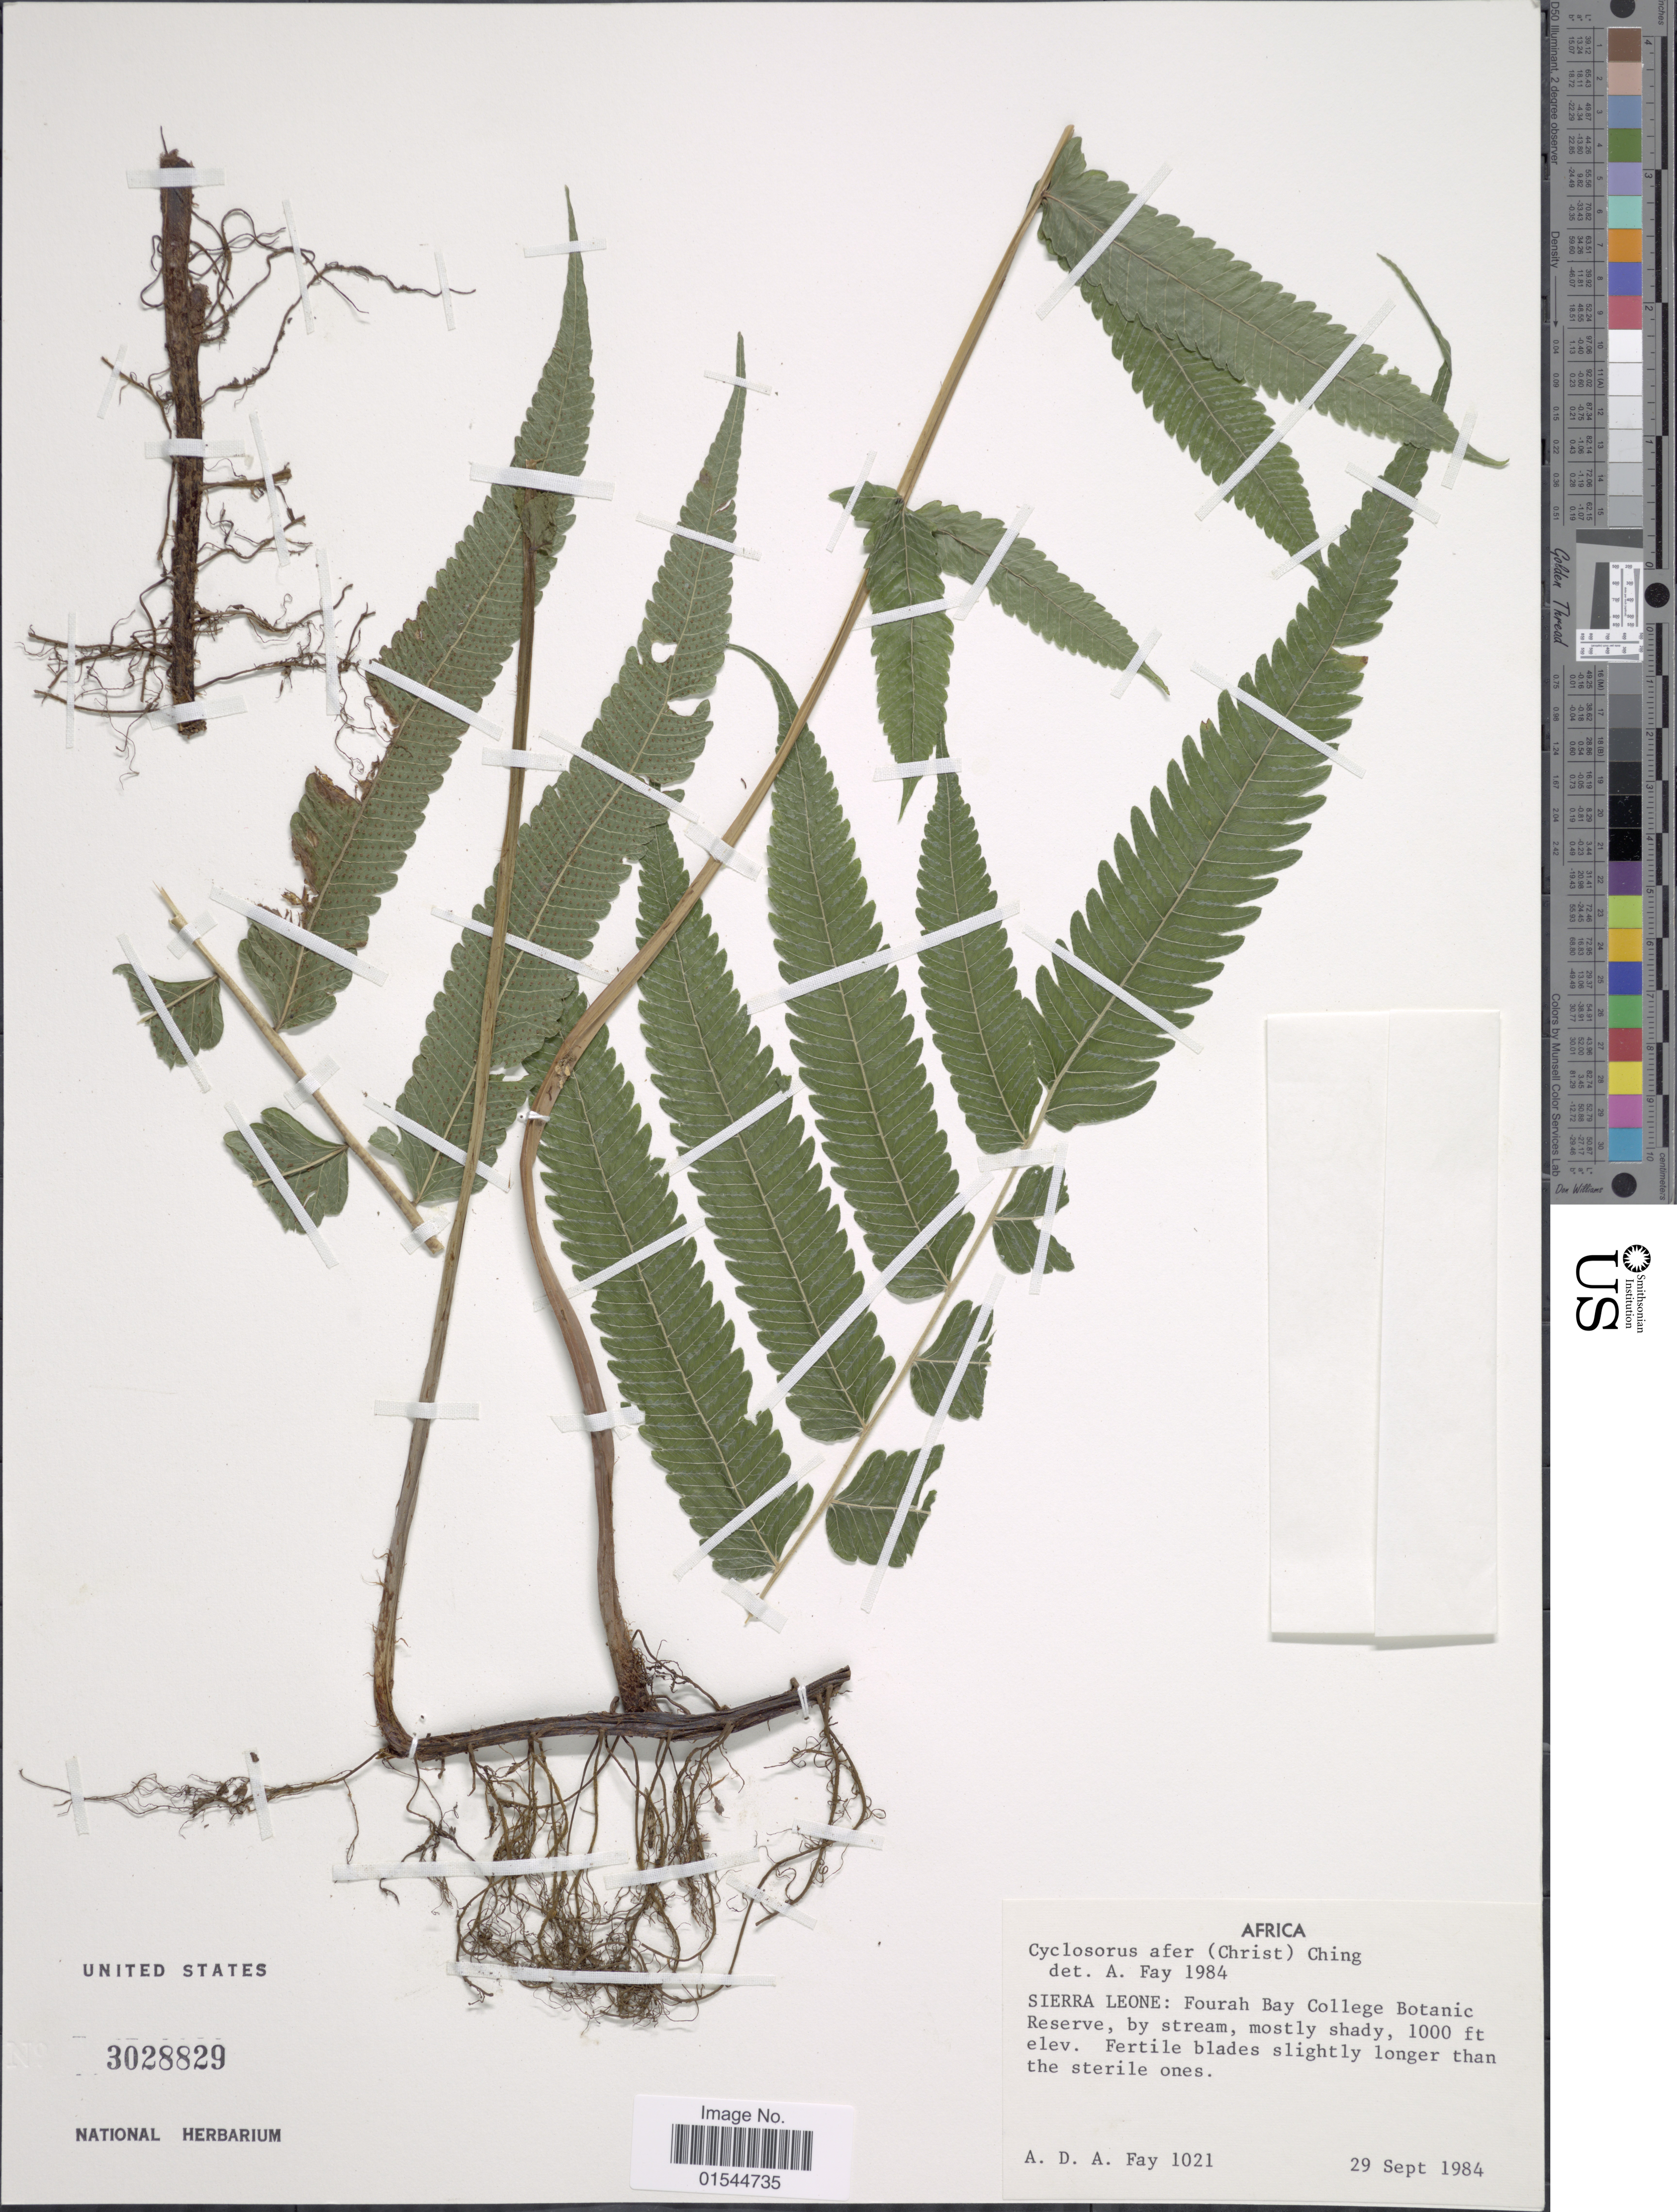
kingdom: Plantae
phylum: Tracheophyta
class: Polypodiopsida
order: Polypodiales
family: Thelypteridaceae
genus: Pneumatopteris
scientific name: Pneumatopteris afra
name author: (Christ) Holttum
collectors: A. Fay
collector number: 1021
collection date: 1984-09-29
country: Sierra Leone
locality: Africa, Sierra Leone: Fourah Bay College Botanic Reserve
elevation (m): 305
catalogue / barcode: US 3028829